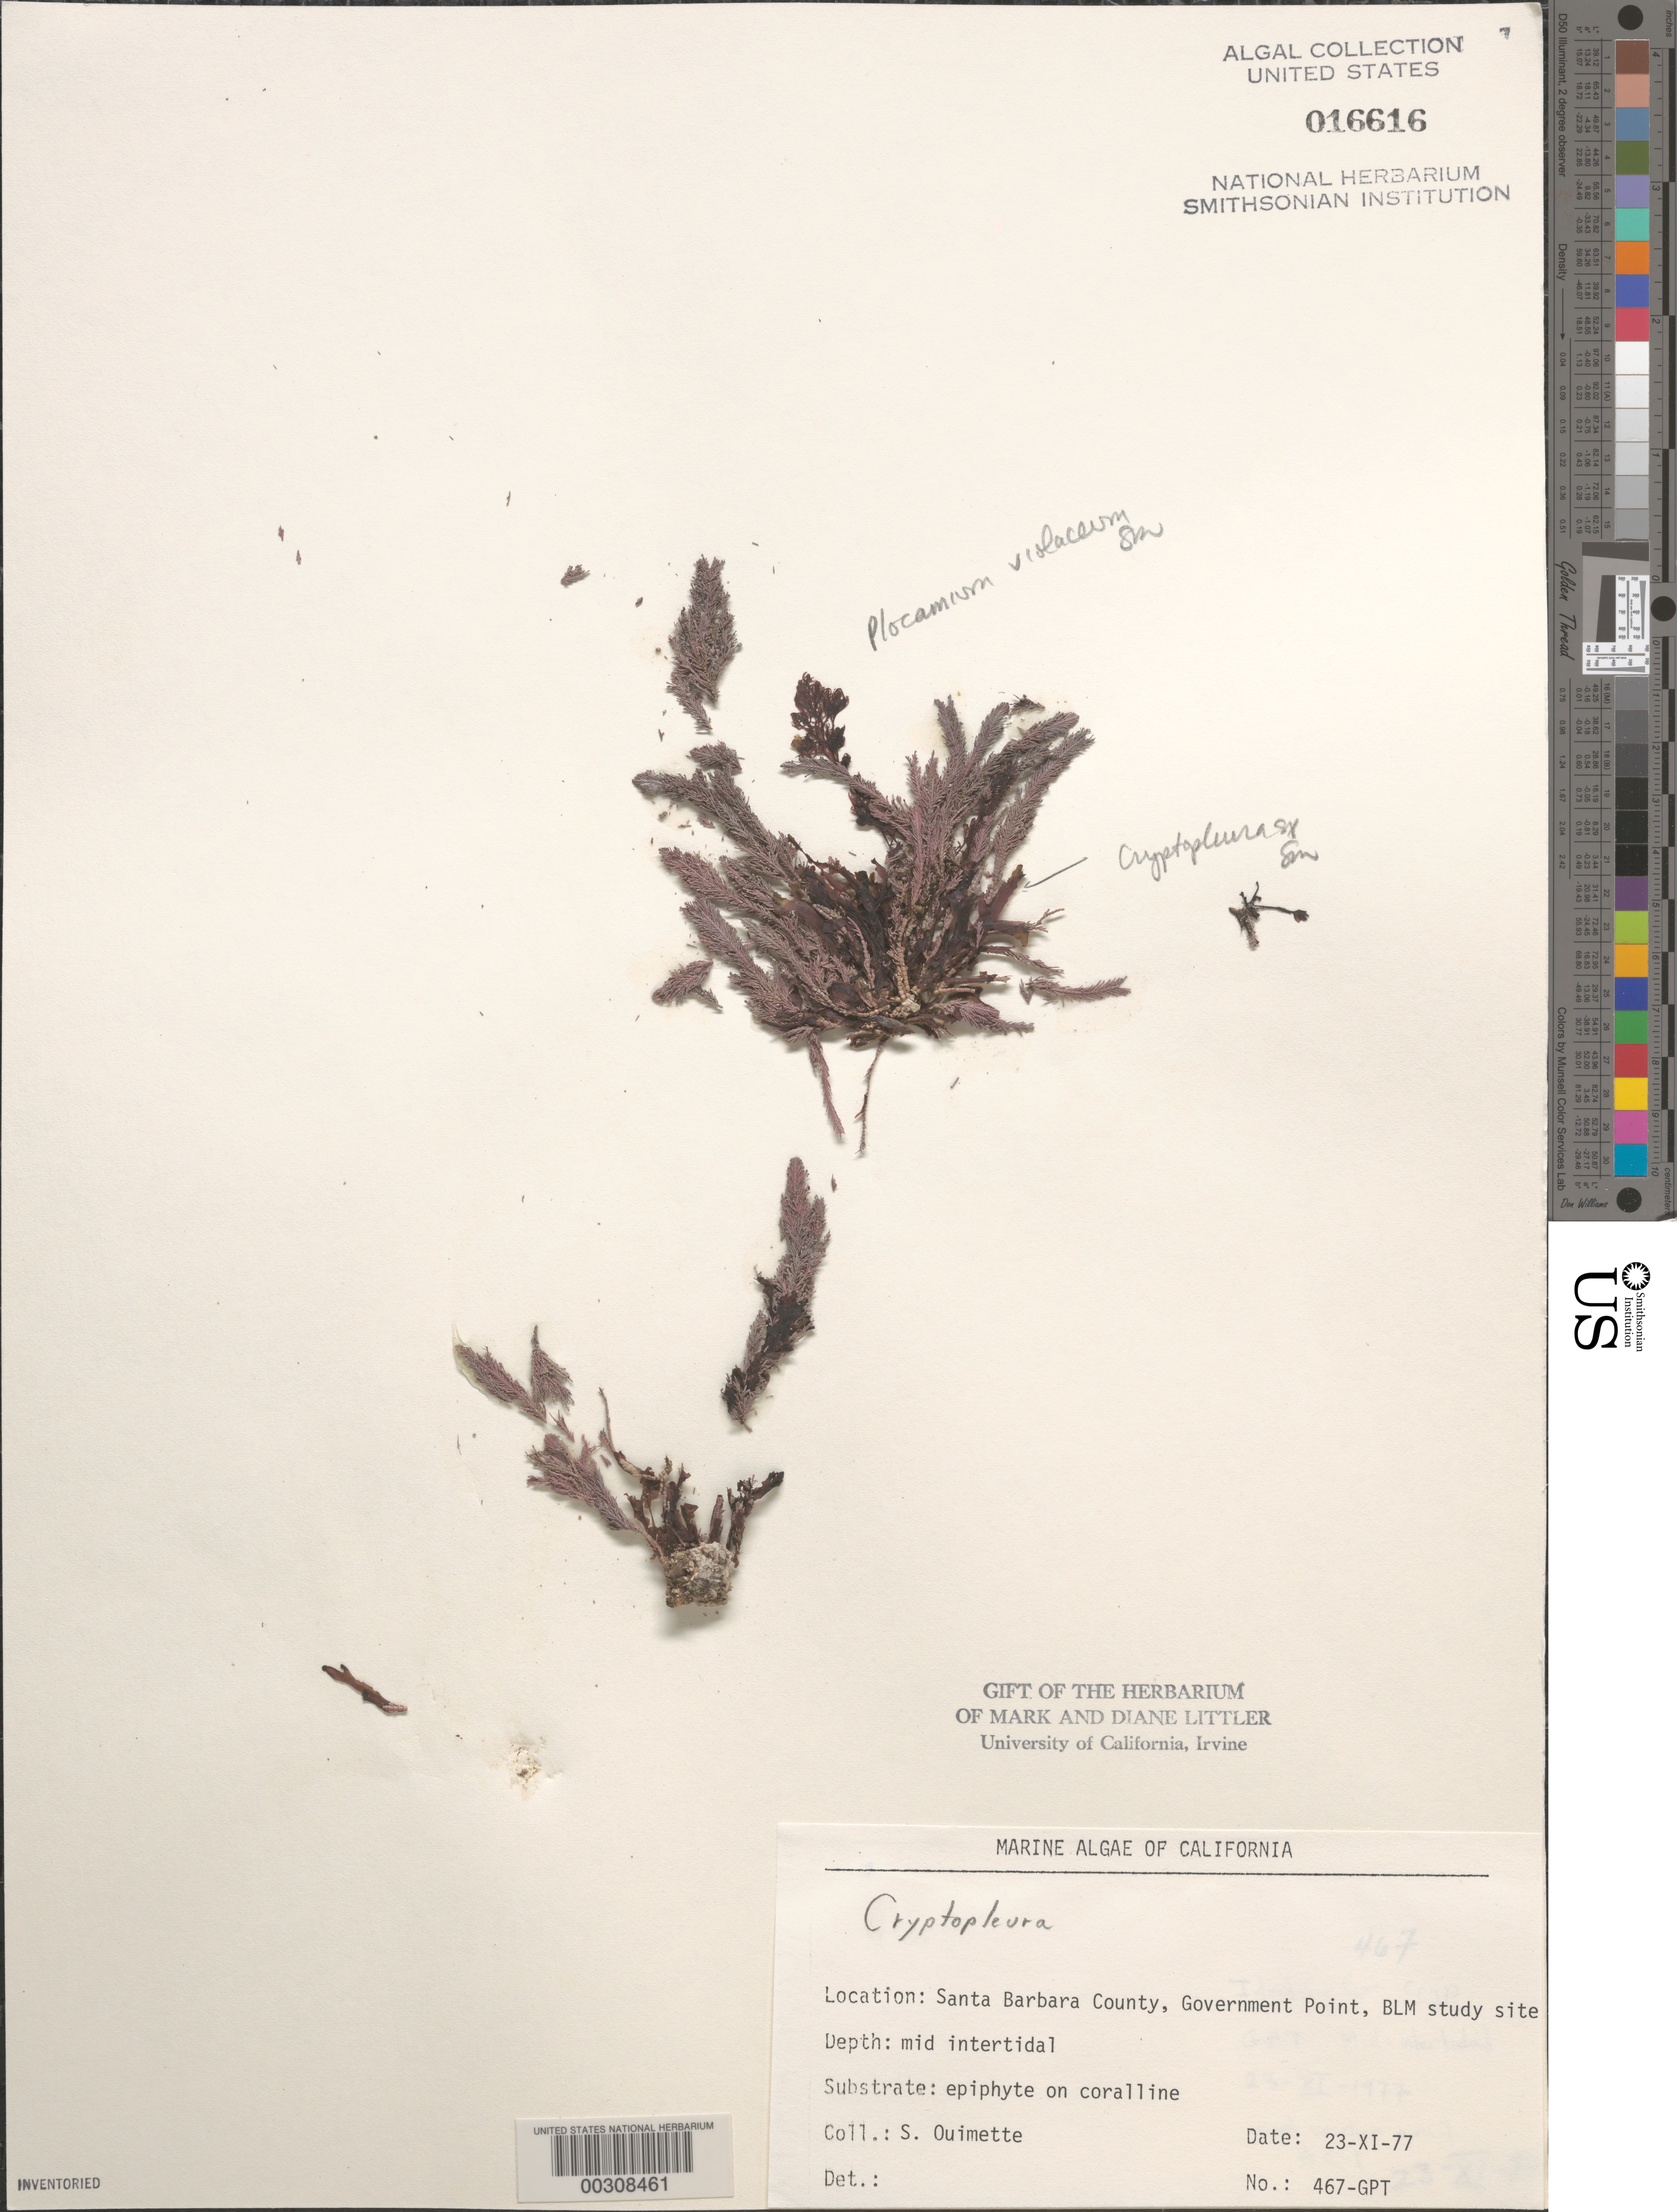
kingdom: Plantae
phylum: Rhodophyta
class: Florideophyceae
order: Ceramiales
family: Delesseriaceae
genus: Cryptopleura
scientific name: Cryptopleura sp.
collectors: S. Ouimette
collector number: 467-gpt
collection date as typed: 23 Nov 1977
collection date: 1977-11-23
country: United States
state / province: California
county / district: Santa Barbara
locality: Government Point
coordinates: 34 26'31"N, 120 24'06"W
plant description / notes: BLM-SOCALBIGHT Rocky Intertidal Survey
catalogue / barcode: US 16616